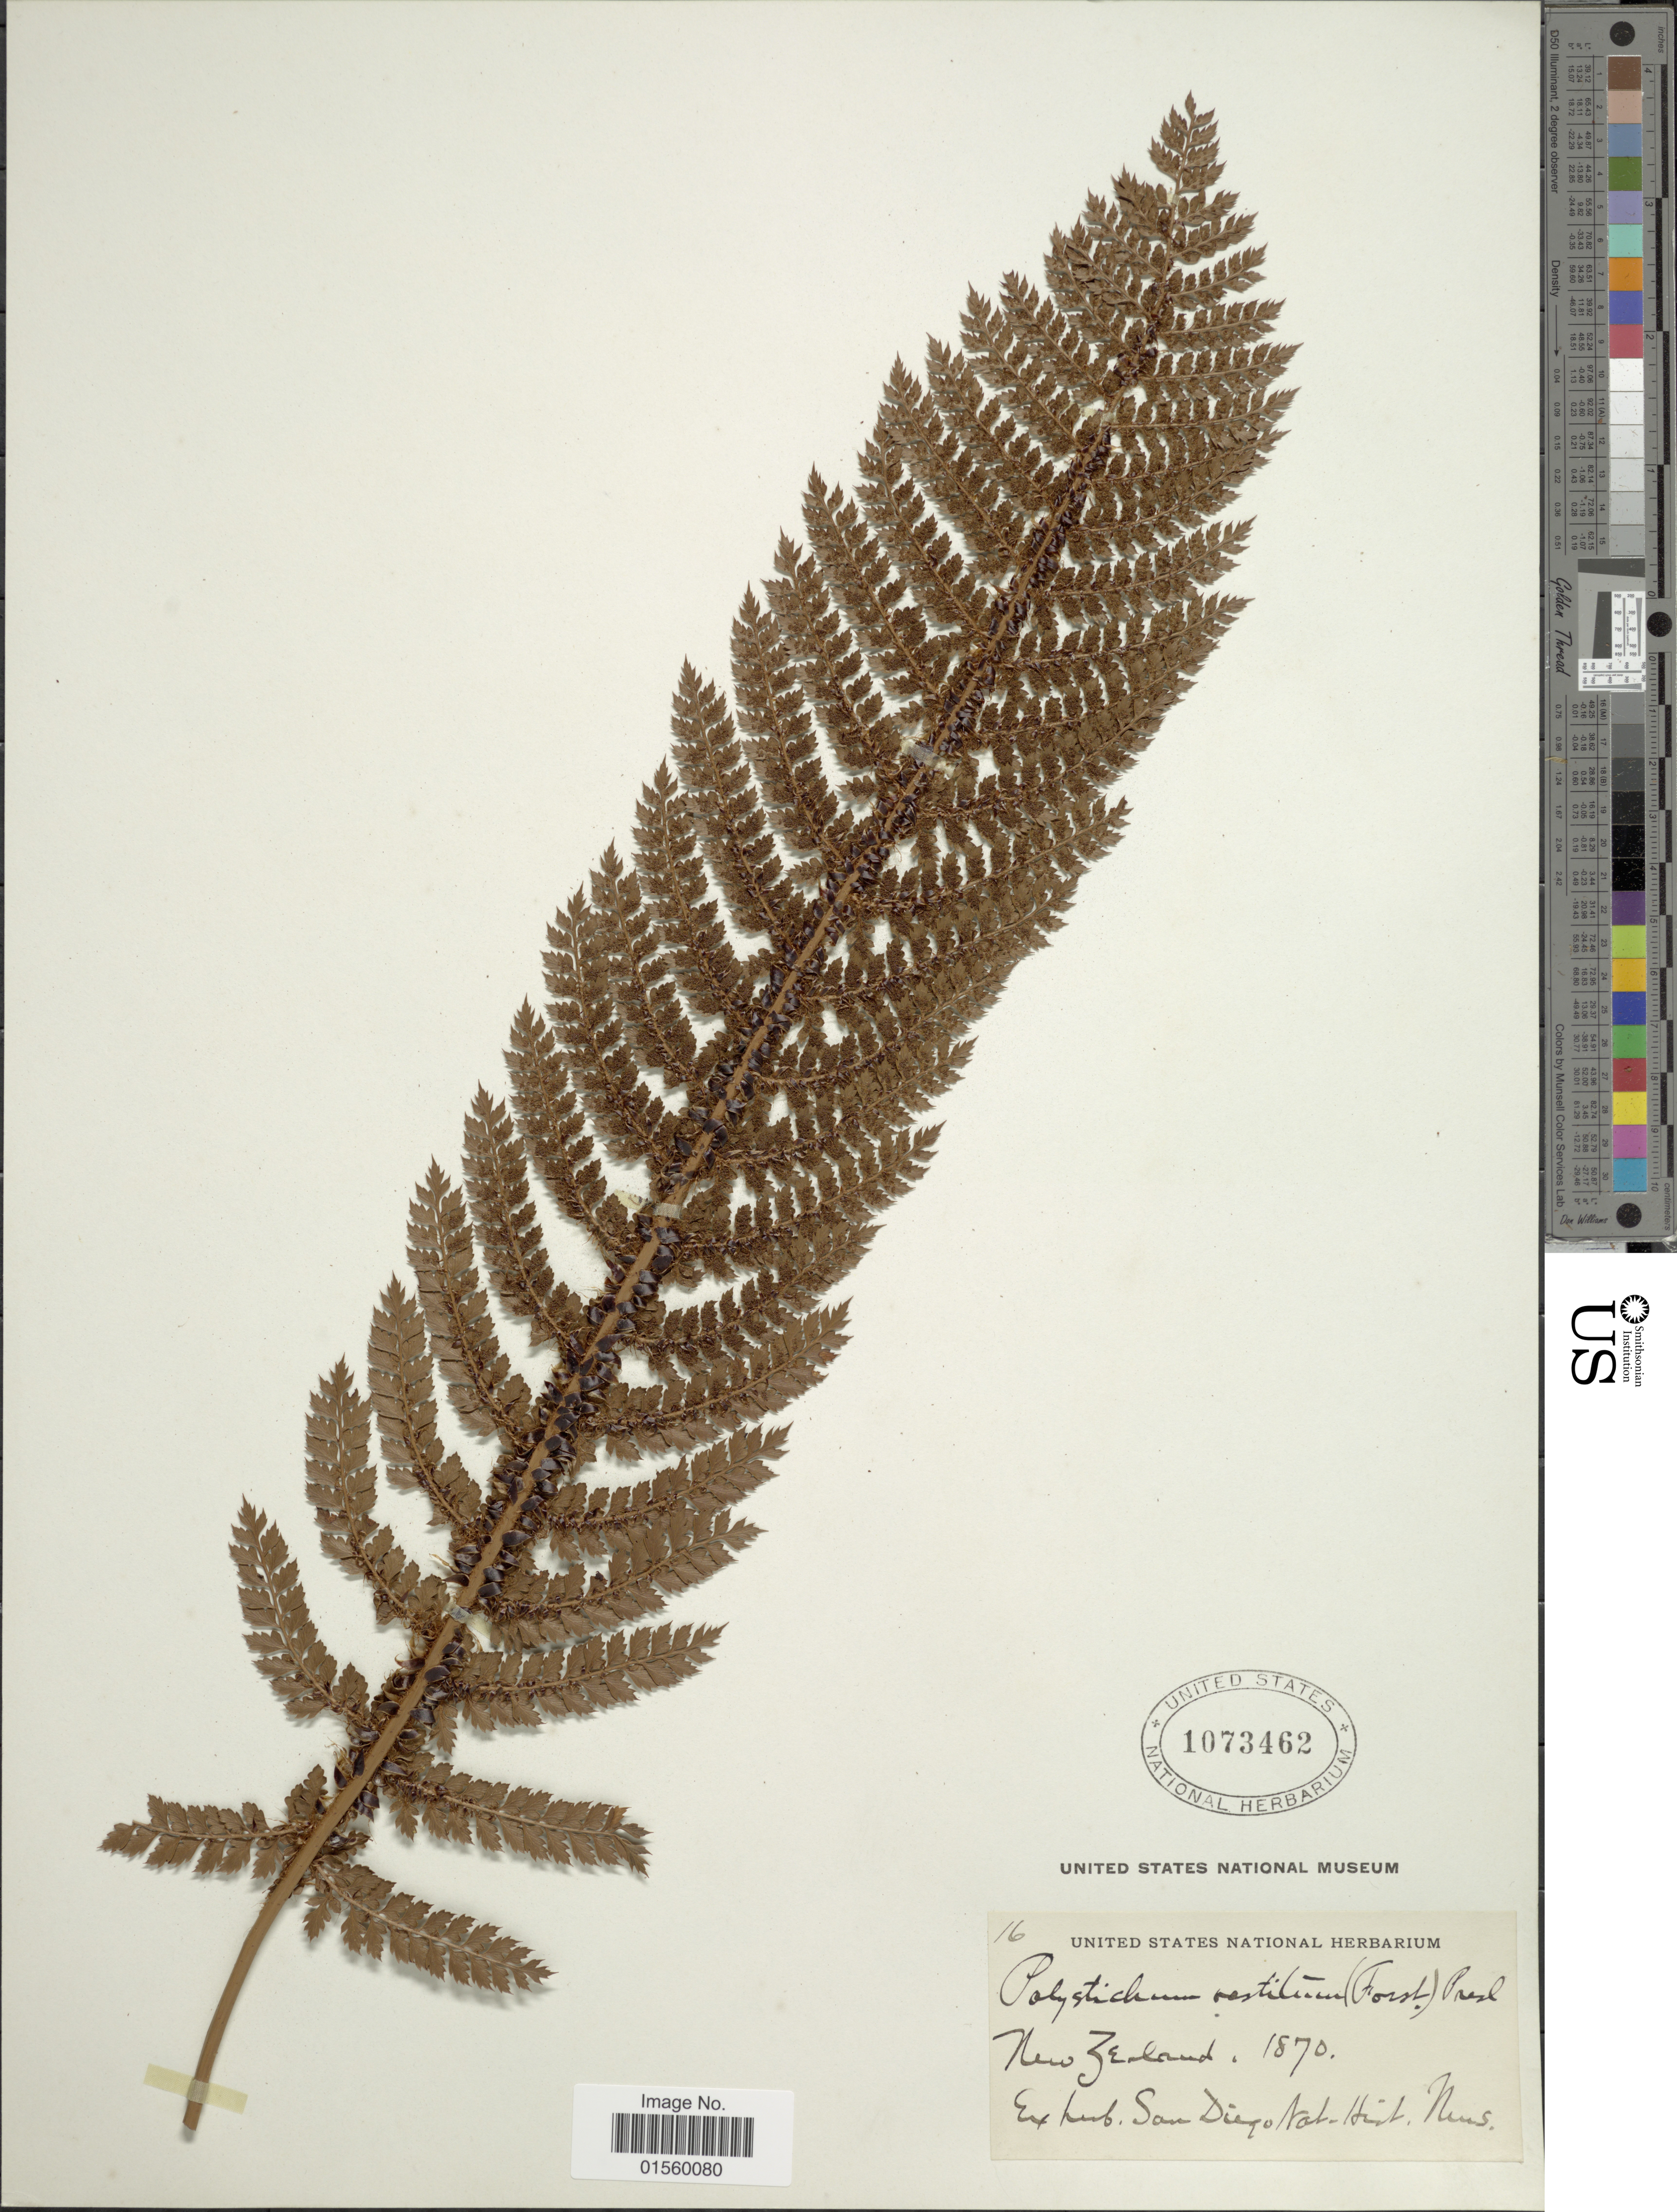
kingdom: Plantae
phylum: Tracheophyta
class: Polypodiopsida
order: Polypodiales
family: Dryopteridaceae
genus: Polystichum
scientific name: Polystichum vestitum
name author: (Sw.) C. Presl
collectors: San Diego Natrural History Museum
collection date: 1870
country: New Zealand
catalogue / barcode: US 1073462